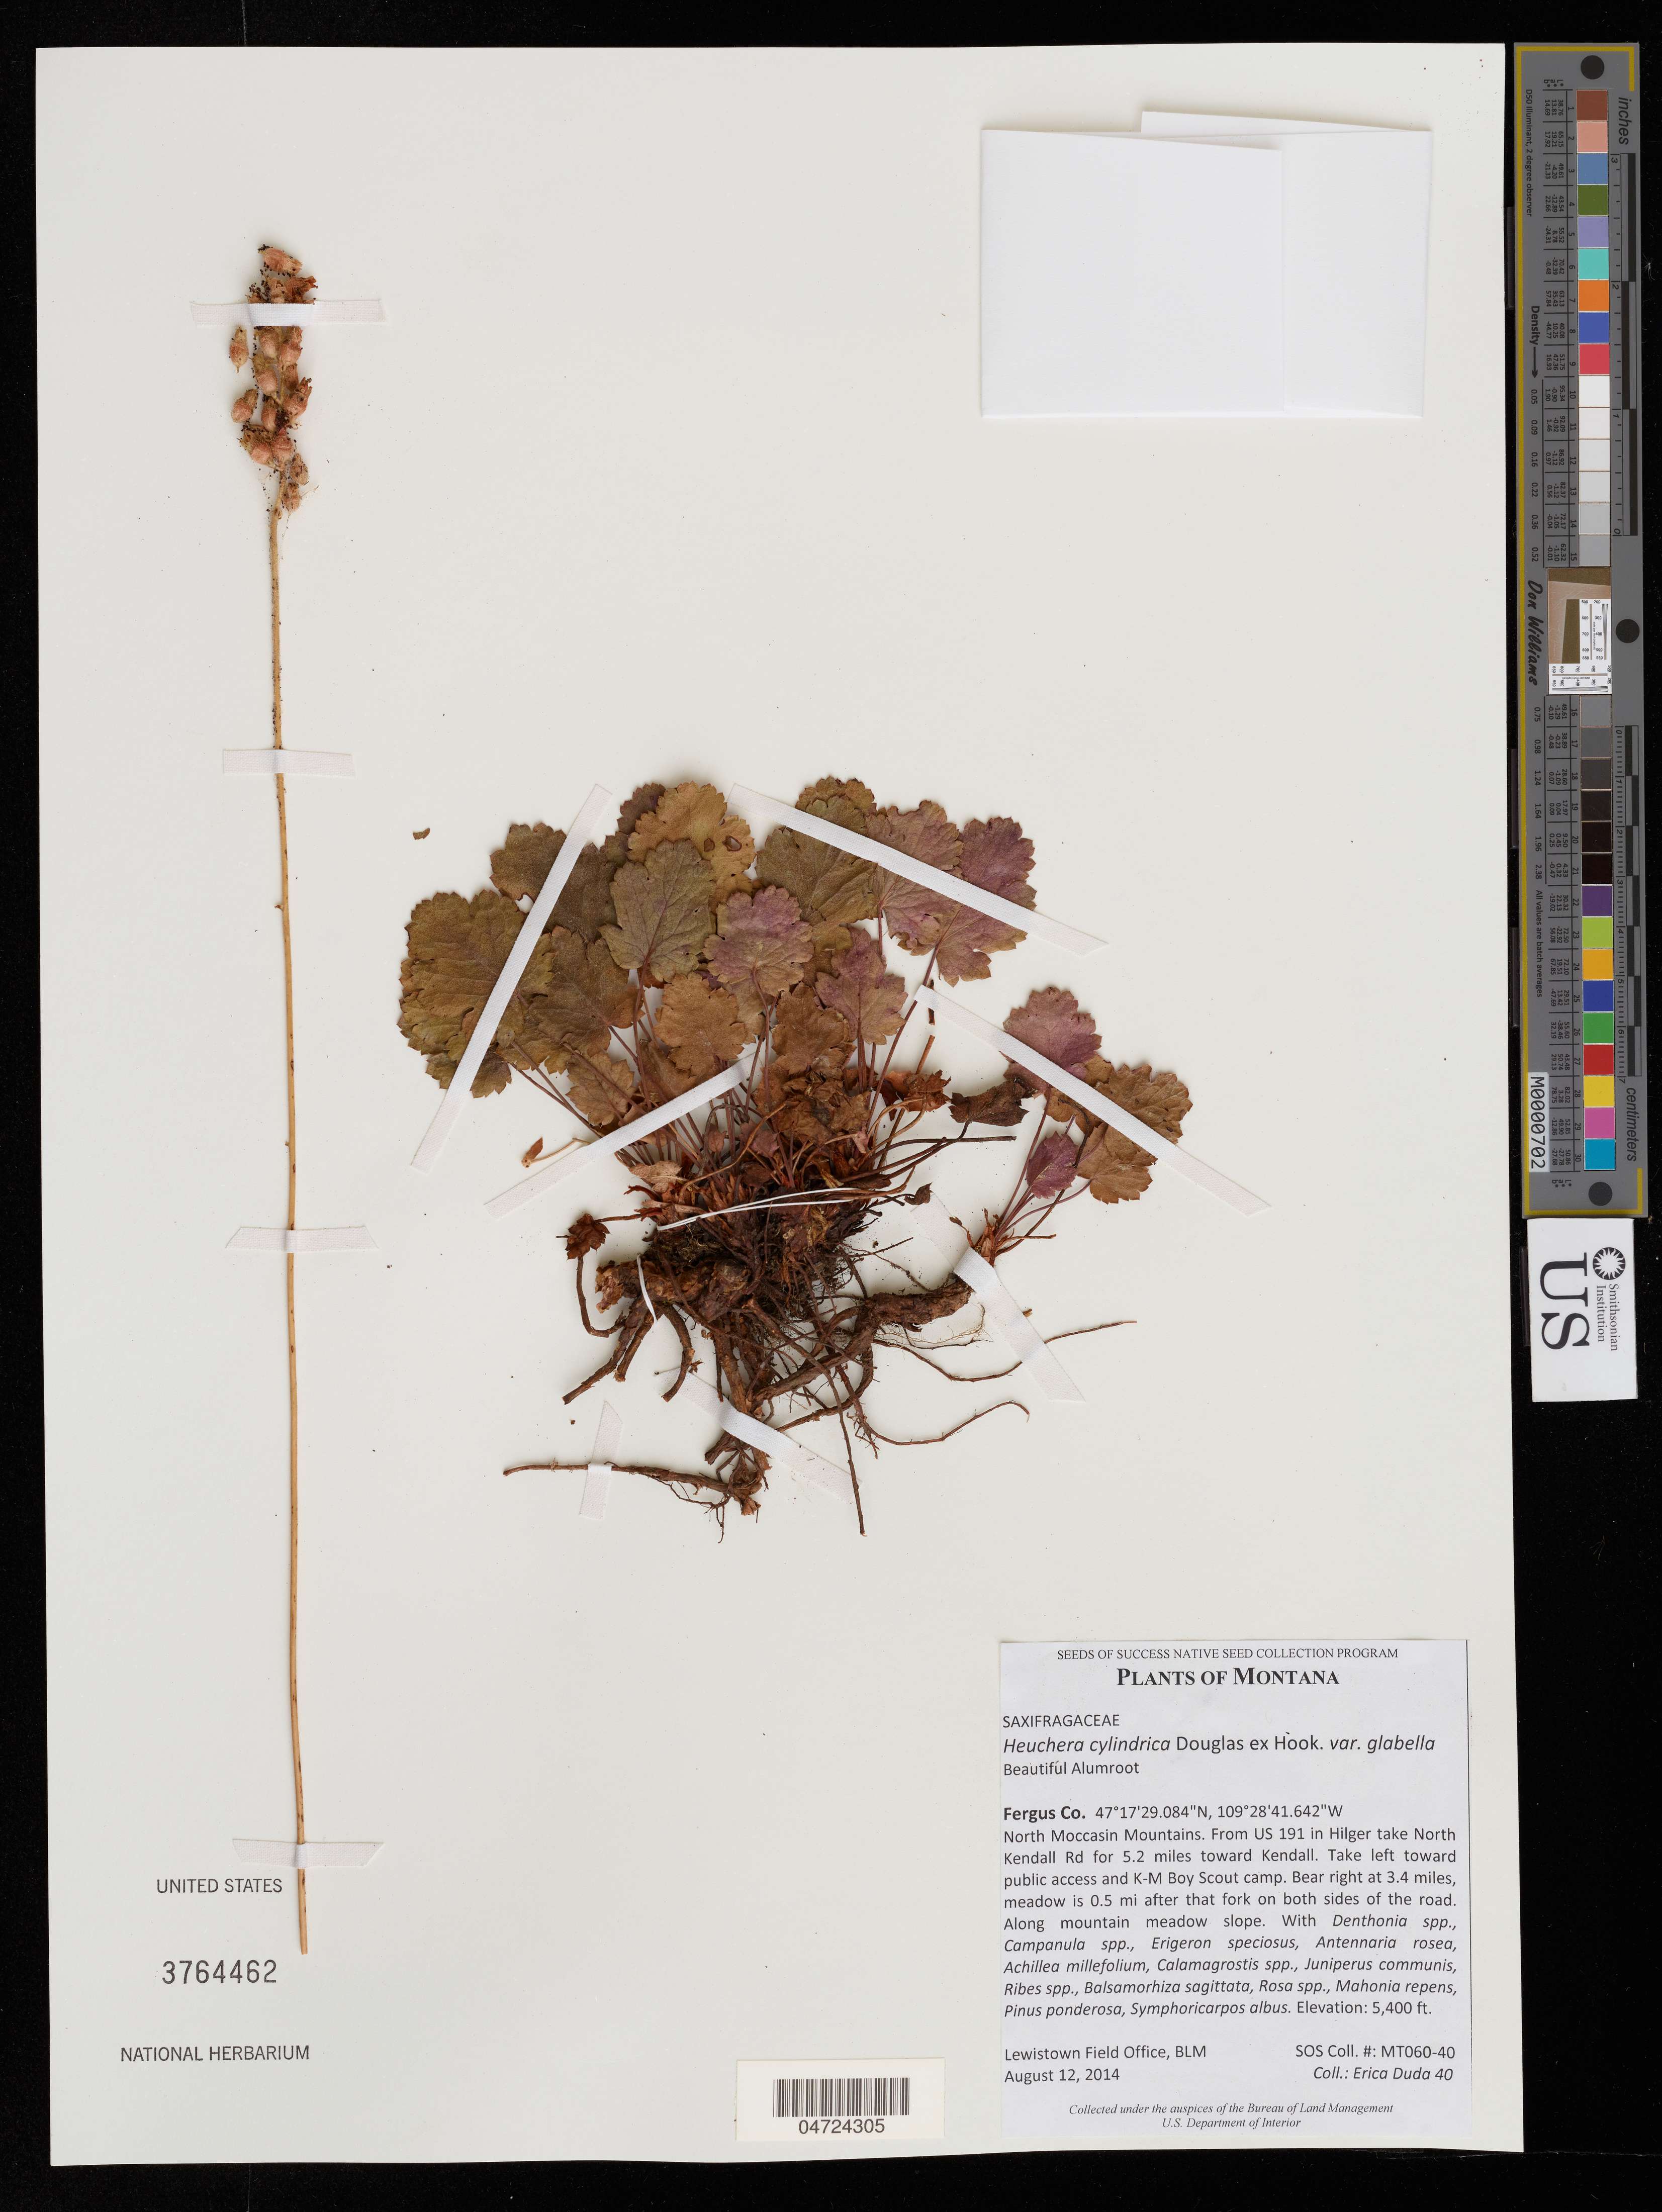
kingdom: Plantae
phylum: Tracheophyta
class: Magnoliopsida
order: Saxifragales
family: Saxifragaceae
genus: Heuchera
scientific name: Heuchera cylindrica var. glabella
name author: (Torr. & A. Gray) Wheelock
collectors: E. Duda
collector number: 40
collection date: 2014-08-12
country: United States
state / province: Montana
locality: Fergus Co. North Moccasin Mountains. From US 191 in Hilger take North Kendall Rd for 5.2 miles toward Kendall. Take left toward public access and K-M Boy Scout camp. Bear right at 3.4 miles, meadow is 0.5 mi after that fork on both sides of the road. Along mountain meadow slope.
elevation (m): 1646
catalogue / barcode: US 3764462